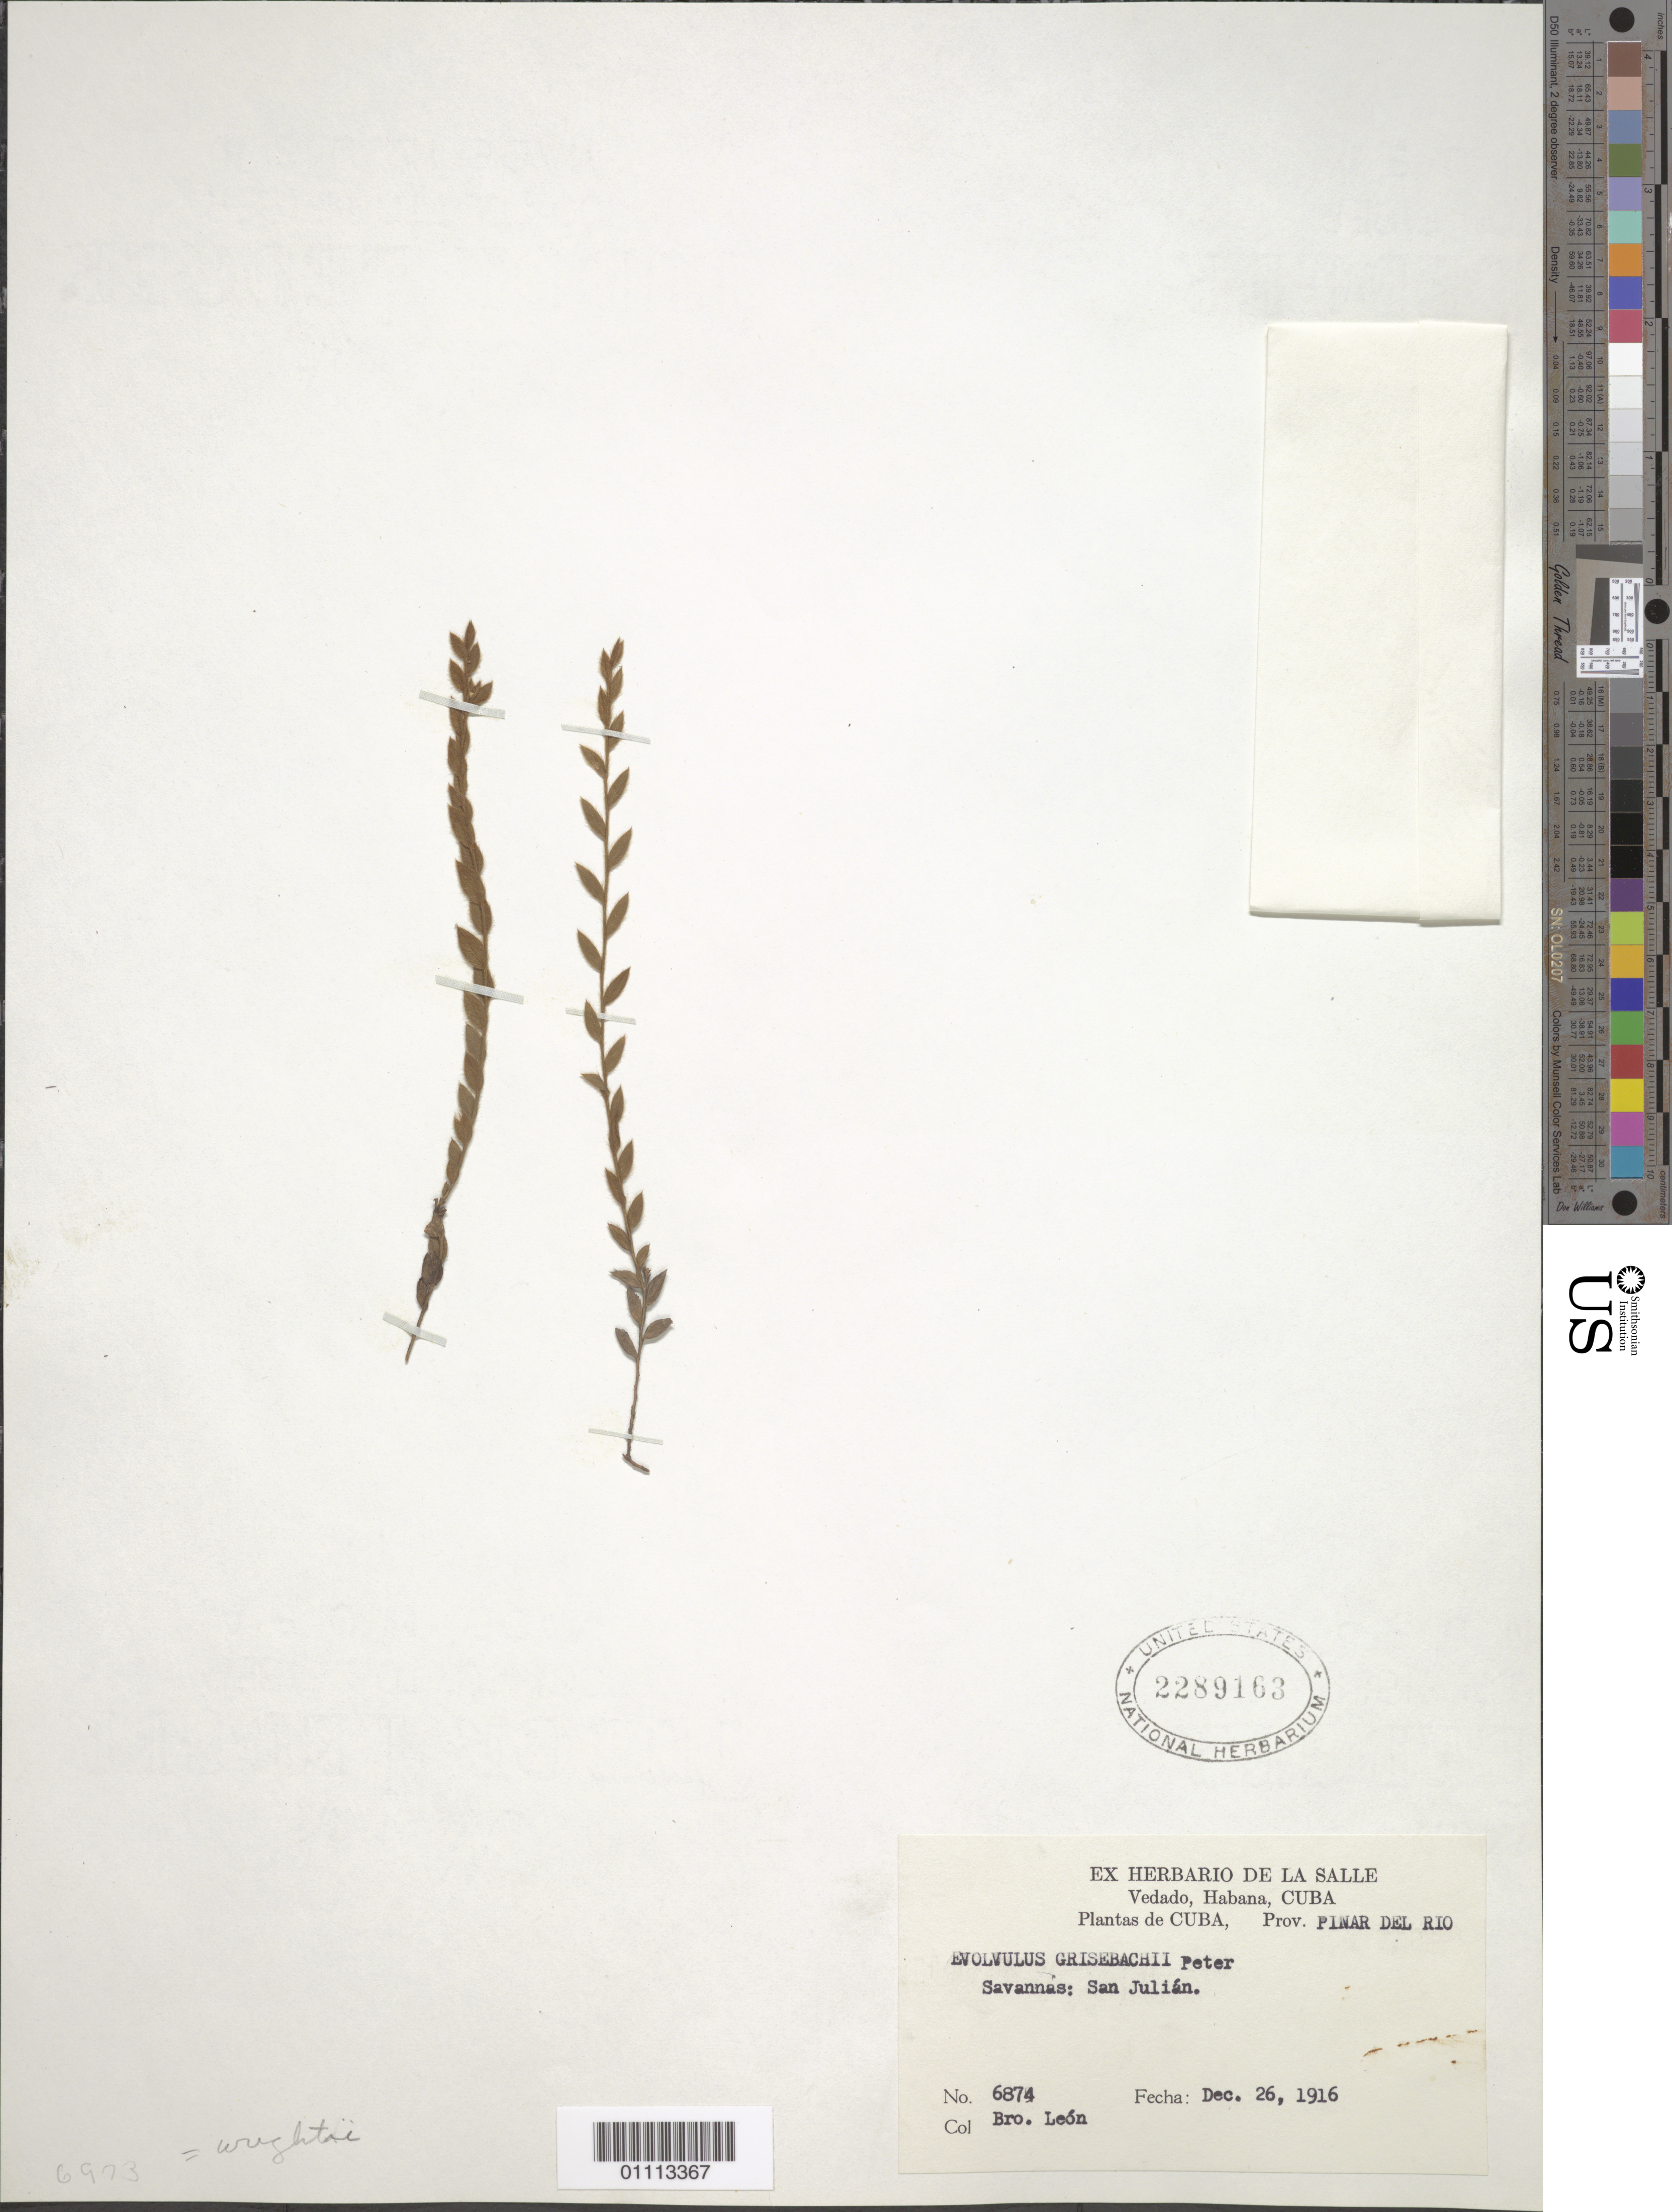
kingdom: Plantae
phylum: Tracheophyta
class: Magnoliopsida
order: Solanales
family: Convolvulaceae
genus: Evolvulus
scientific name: Evolvulus wrightii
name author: House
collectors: Bro. León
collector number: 6874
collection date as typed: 26 Dec 1916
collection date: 1916-12-26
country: Cuba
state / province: Pinar del Rio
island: Cuba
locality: Savannas: San Julian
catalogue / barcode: US 2289163